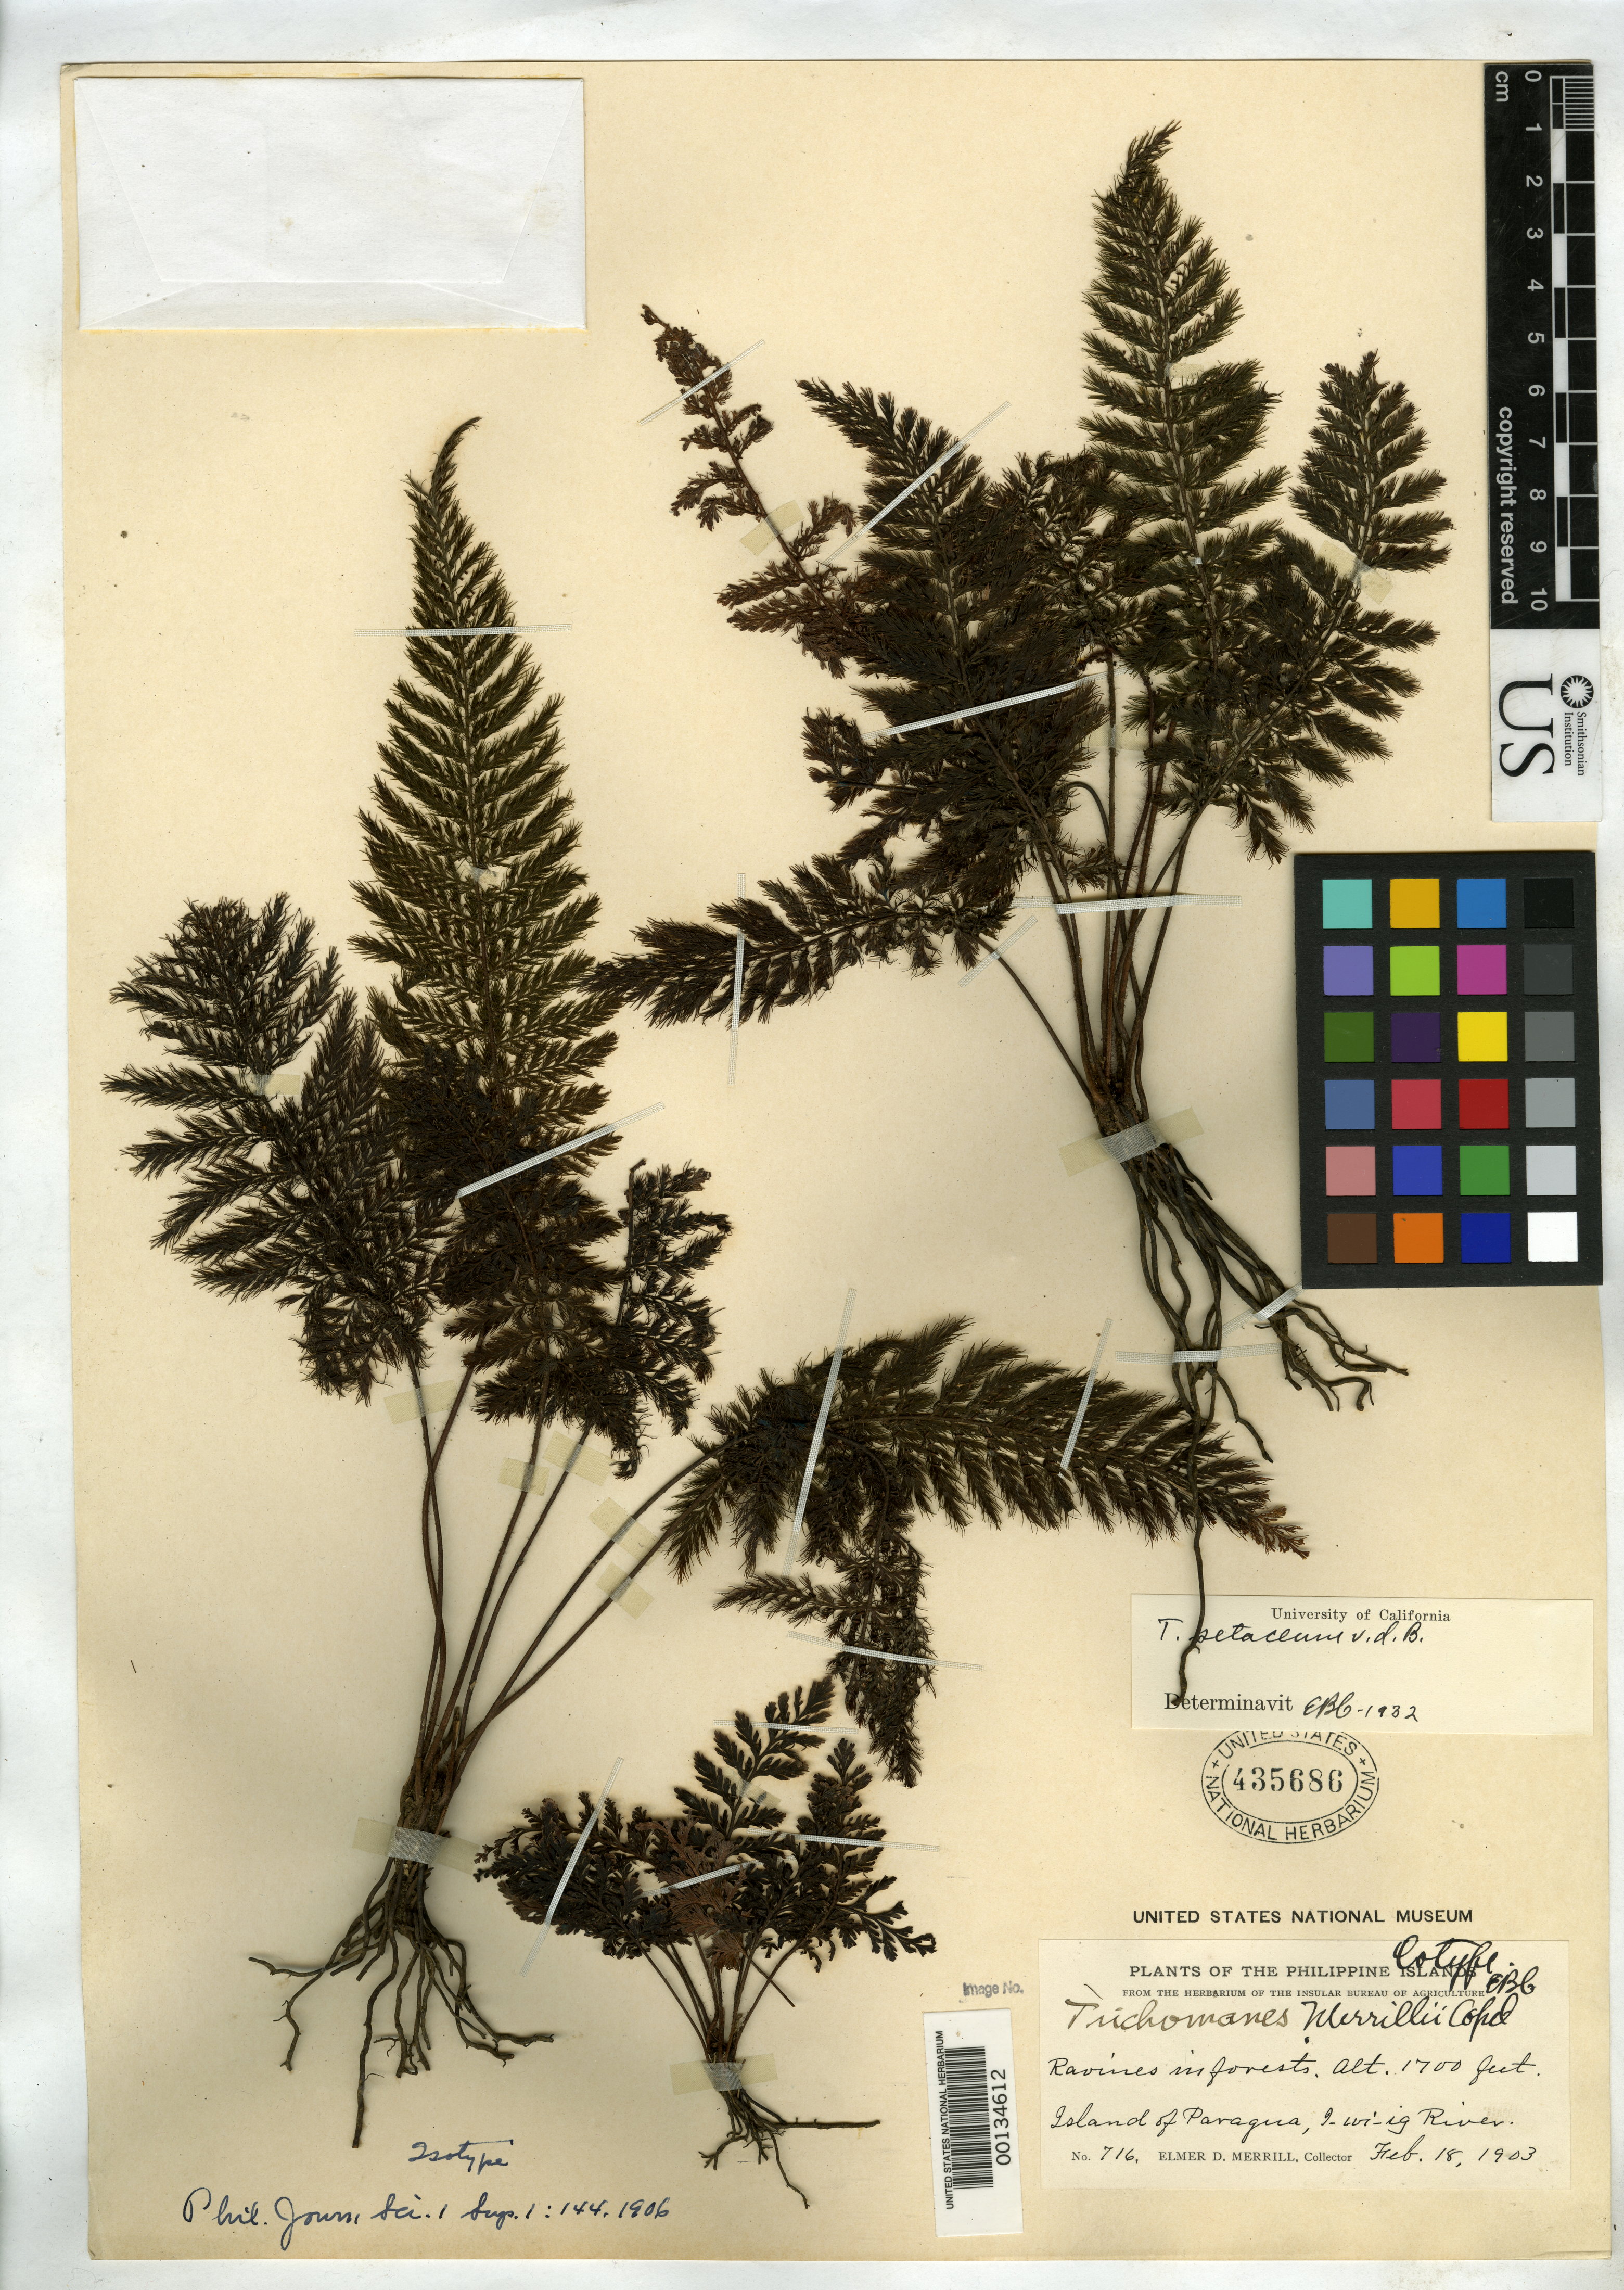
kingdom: Plantae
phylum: Tracheophyta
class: Polypodiopsida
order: Hymenophyllales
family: Hymenophyllaceae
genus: Trichomanes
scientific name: Trichomanes merrillii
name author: Copel.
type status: Isotype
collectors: E. D. Merrill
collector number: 716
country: Philippines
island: Palawan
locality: Puerto Princesa.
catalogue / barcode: US 435686